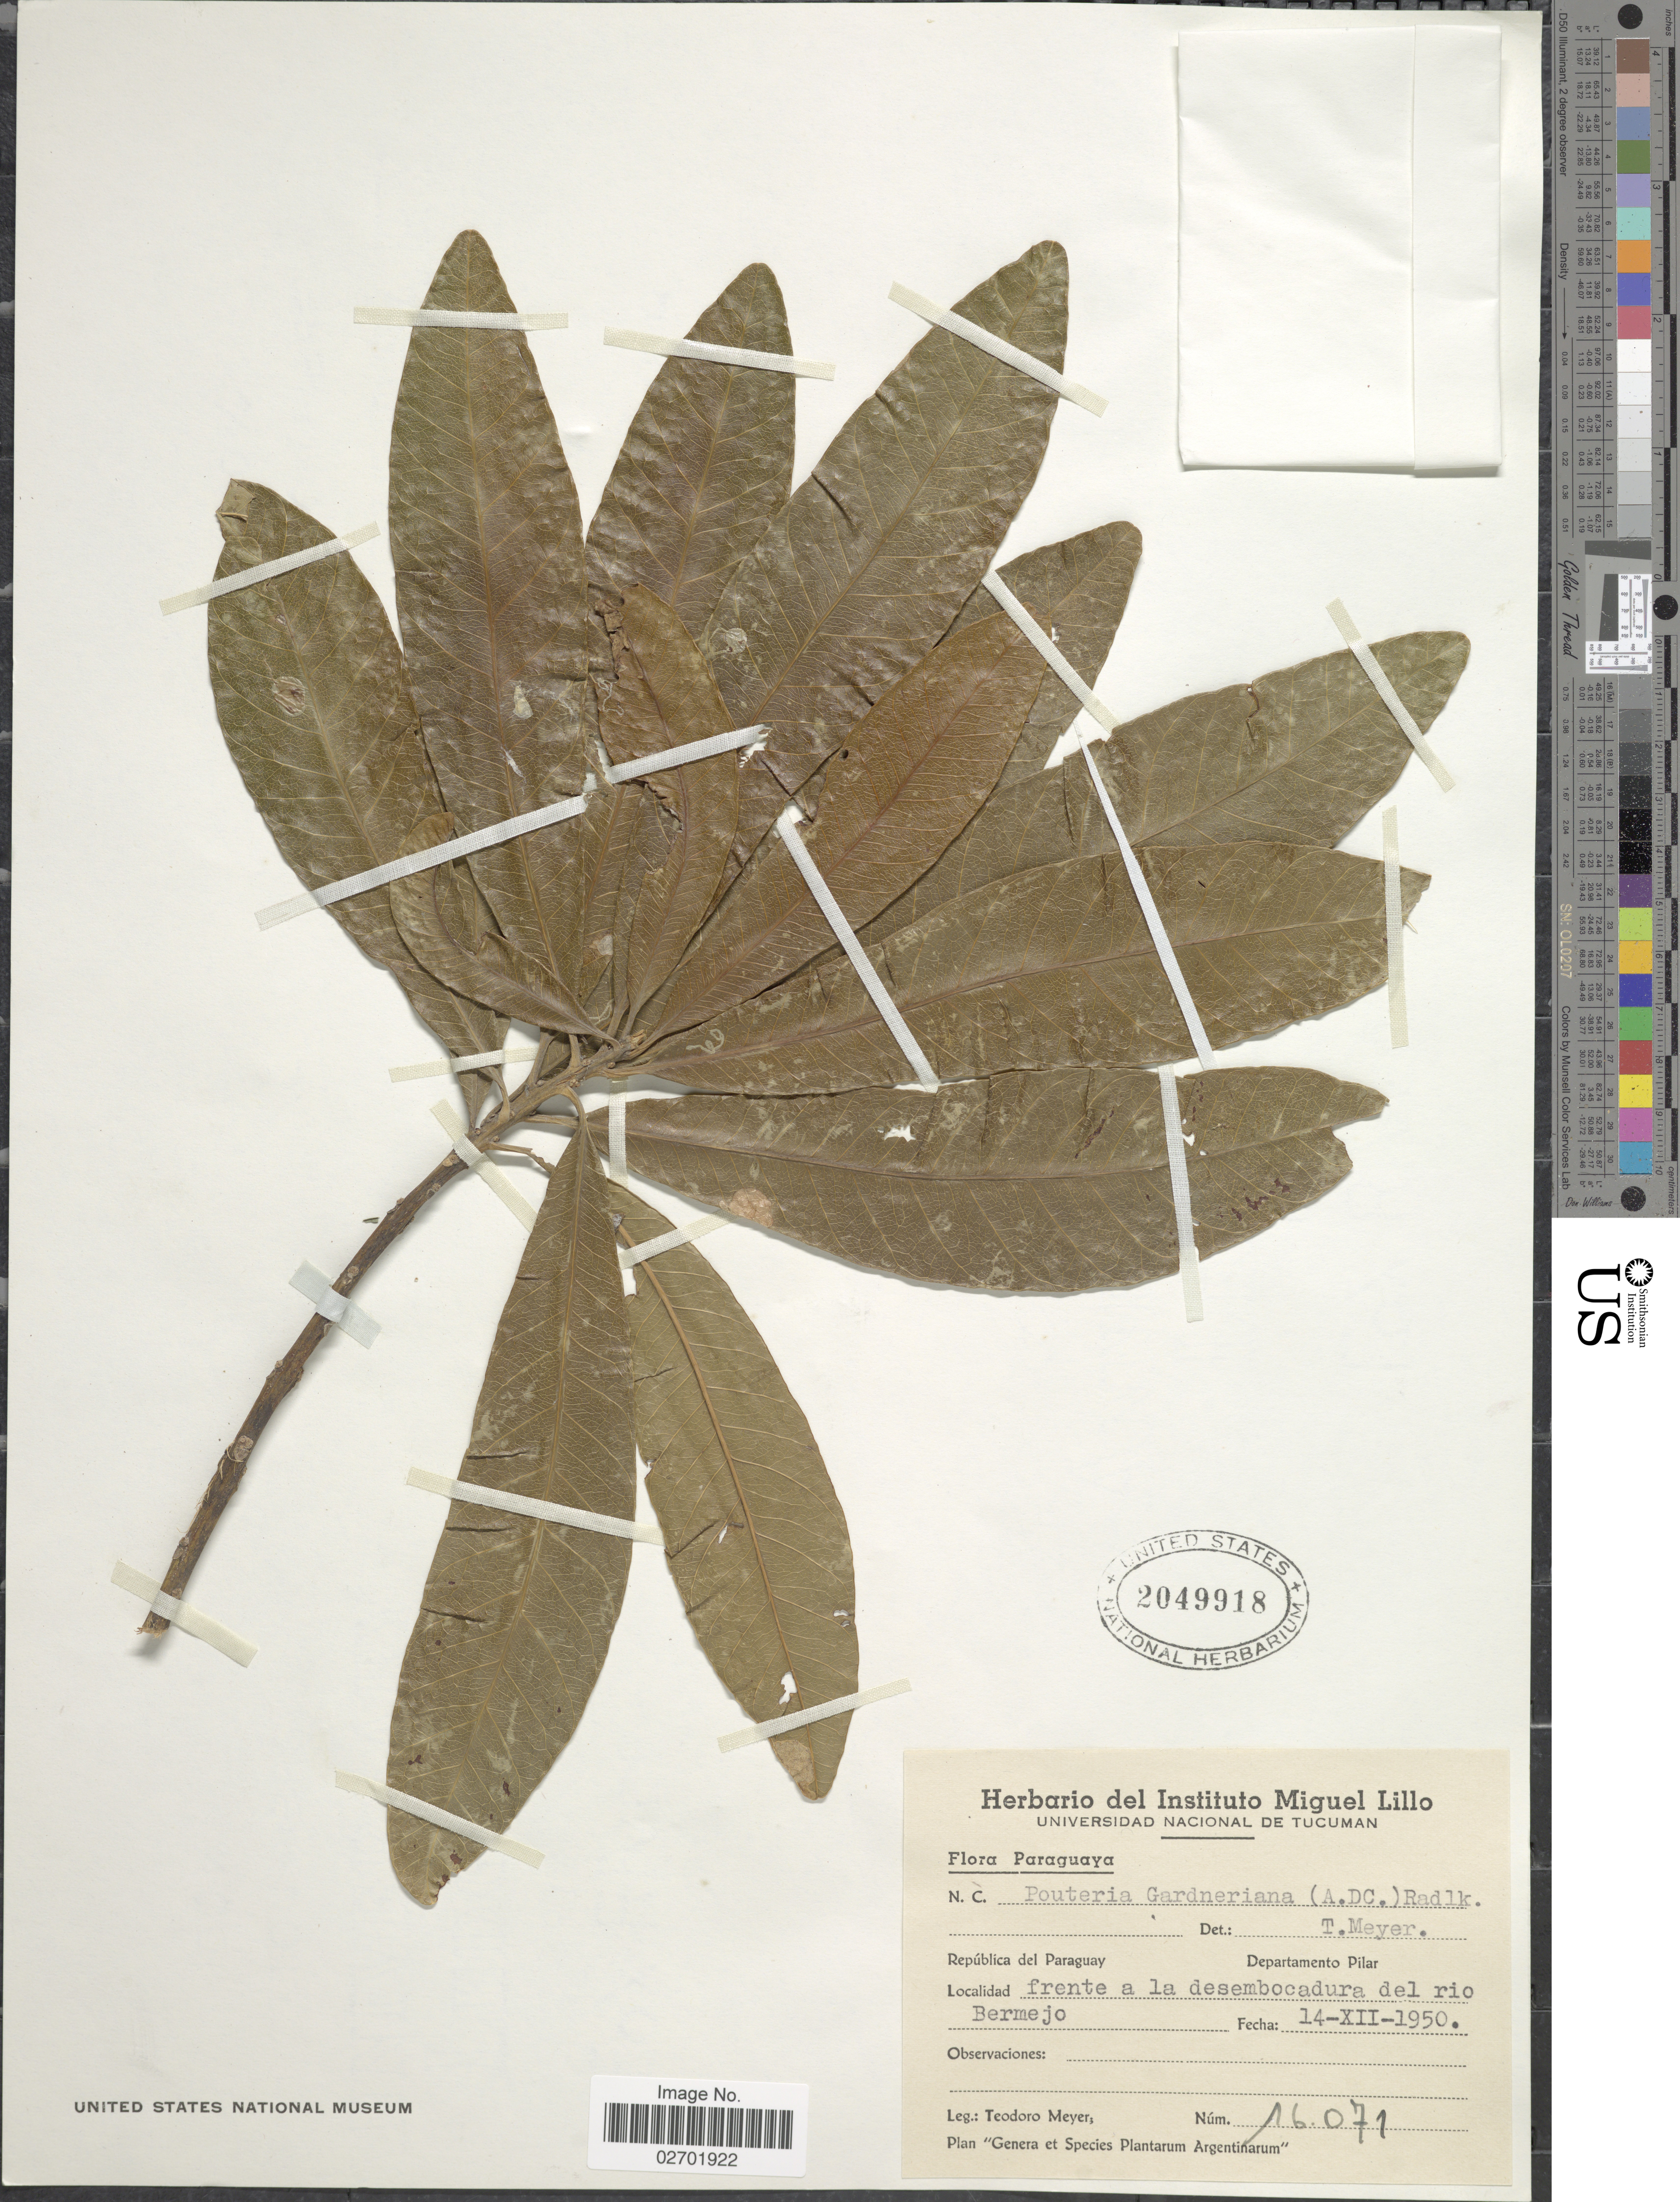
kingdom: Plantae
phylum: Tracheophyta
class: Magnoliopsida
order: Ericales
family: Sapotaceae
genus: Pouteria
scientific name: Pouteria gardneriana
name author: (A. DC.) Radlk.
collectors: T. Meyer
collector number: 16071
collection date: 1950-12-14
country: Paraguay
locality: Republica del Paraguay, Departamento Pilar, Frente a la desembocadura del rio Bermejo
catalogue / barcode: US 2049918